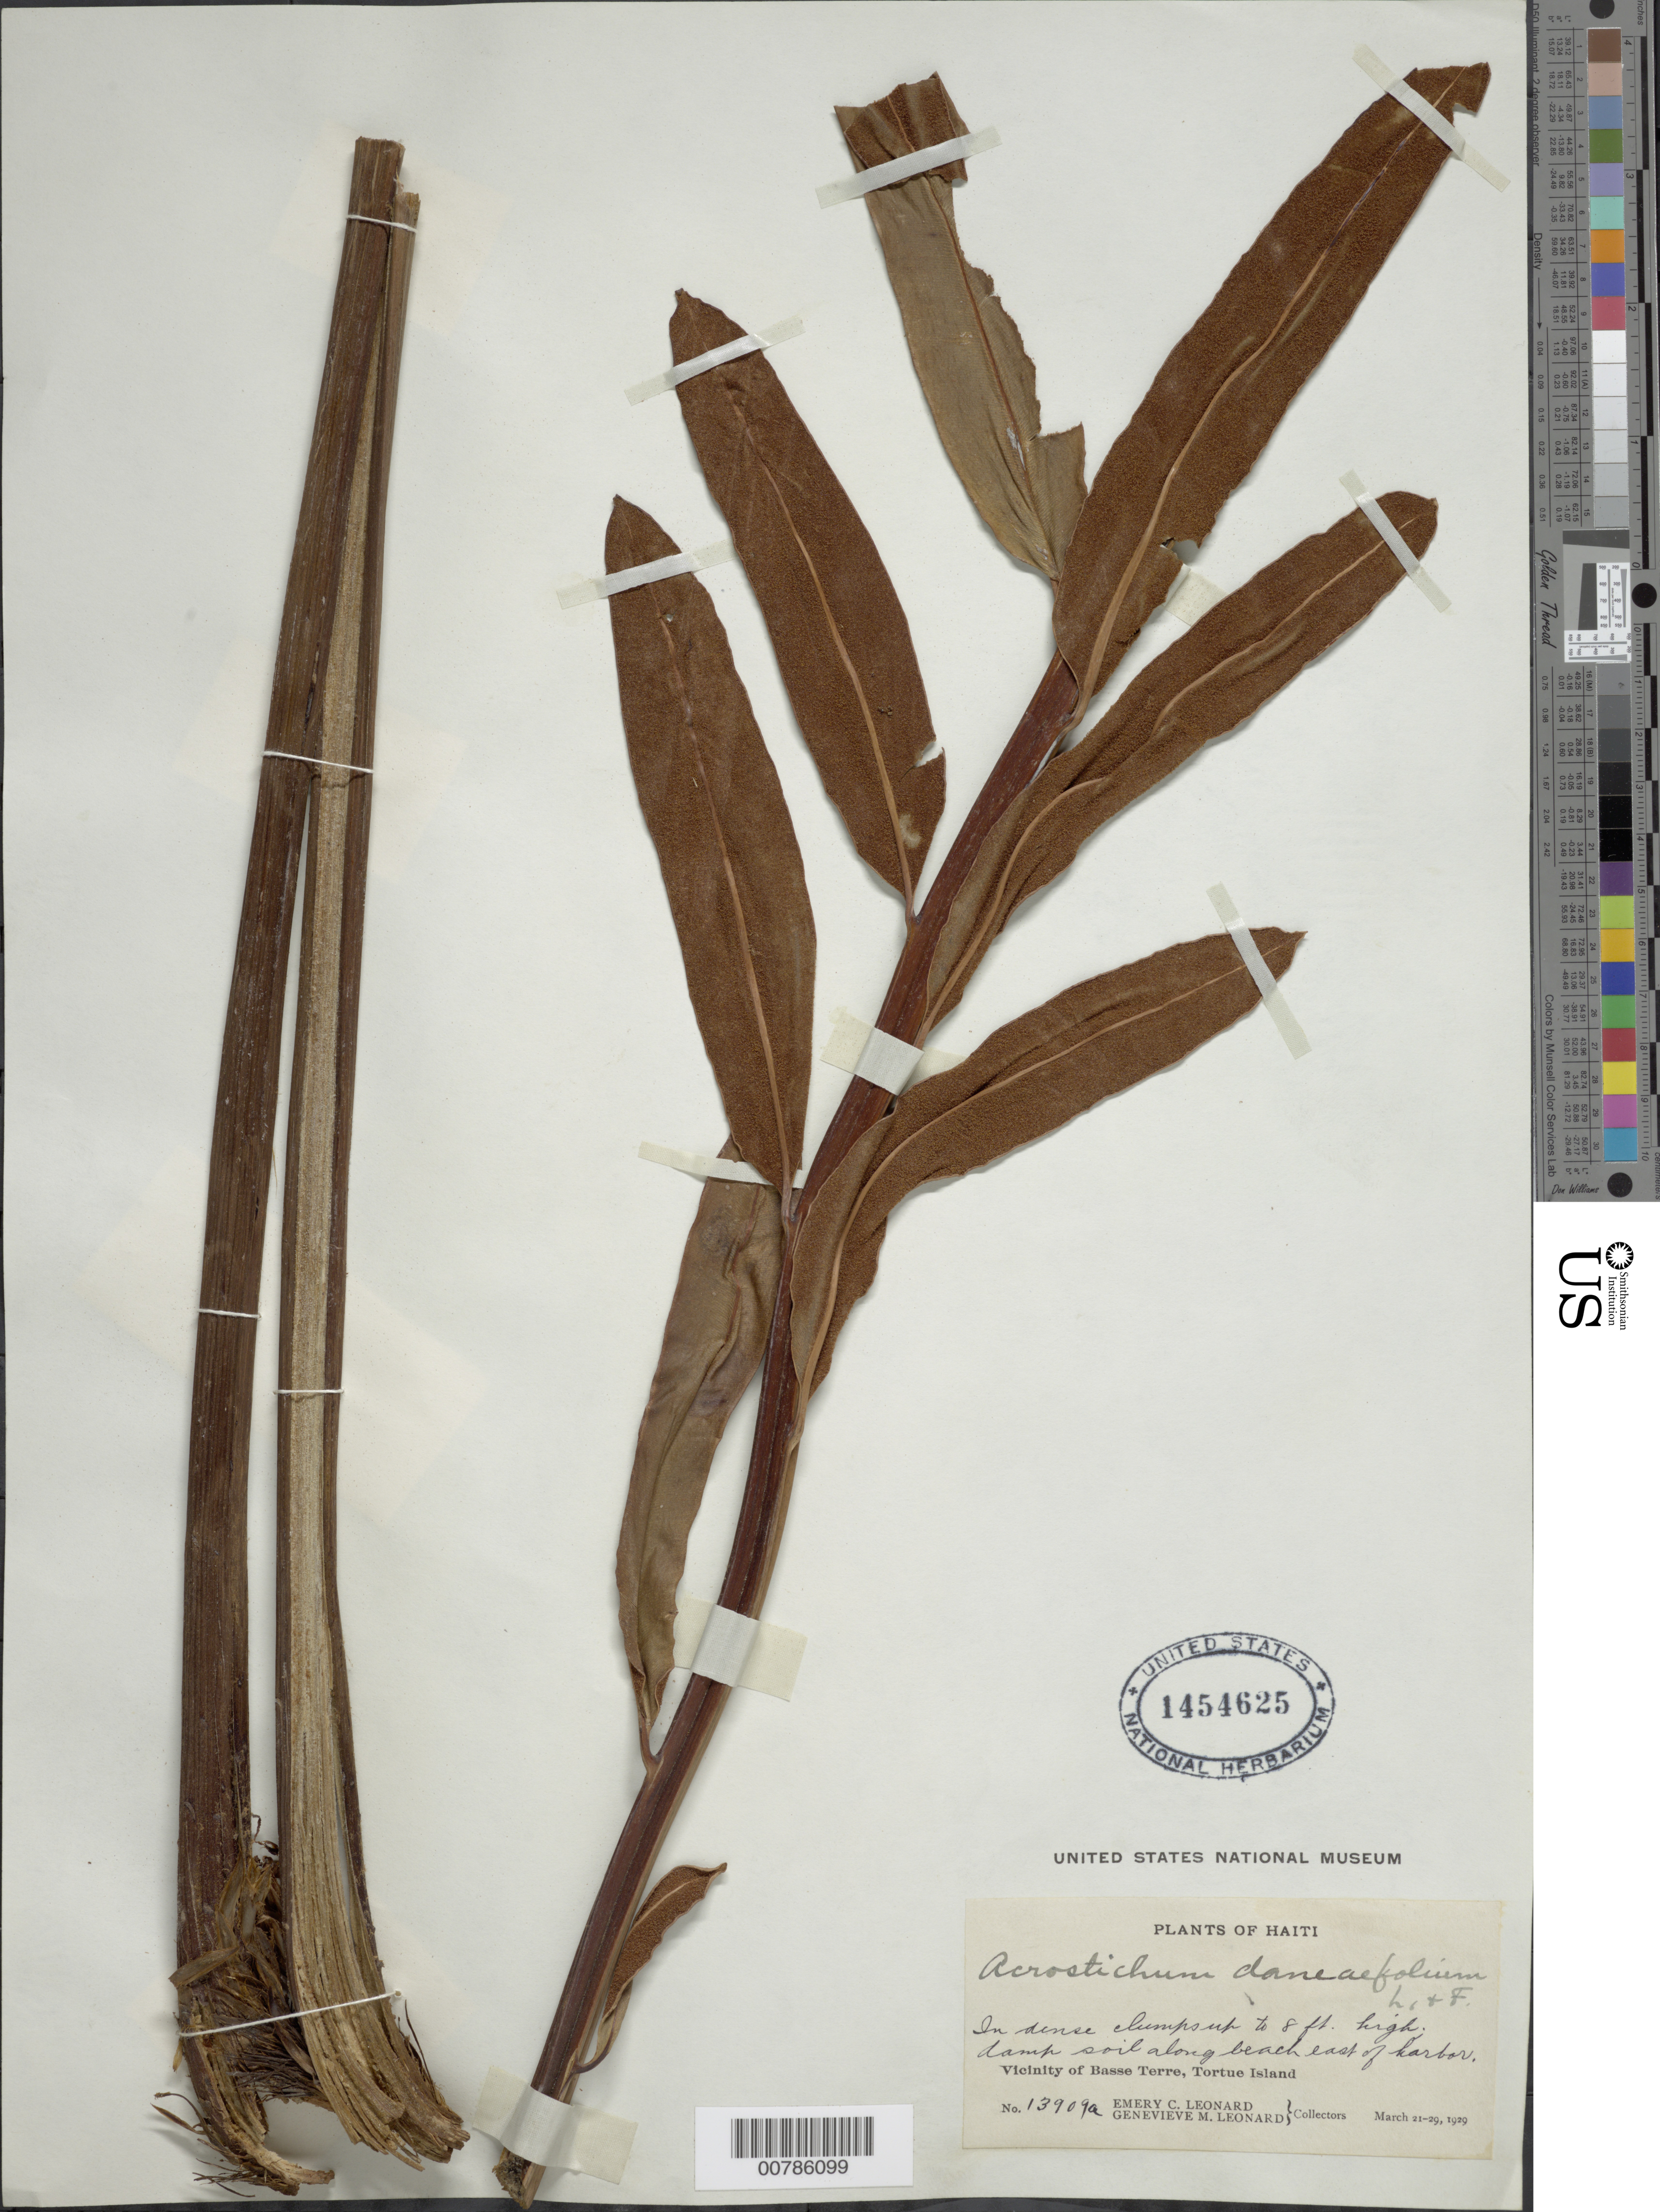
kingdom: Plantae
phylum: Tracheophyta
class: Polypodiopsida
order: Polypodiales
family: Pteridaceae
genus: Acrostichum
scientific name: Acrostichum danaeifolium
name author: Langsd. & Fisch.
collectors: E. C. Leonard & G. M. Leonard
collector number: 13909a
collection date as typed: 21 Mar 1929 29 Mar 1929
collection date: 1929-03-21/1929-03-29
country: Haiti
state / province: Nord-Óuest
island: Île de la Tortue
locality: Tortue Island, Basse Terre vicinity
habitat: Damp soil along beach east of harbor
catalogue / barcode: US 1454625